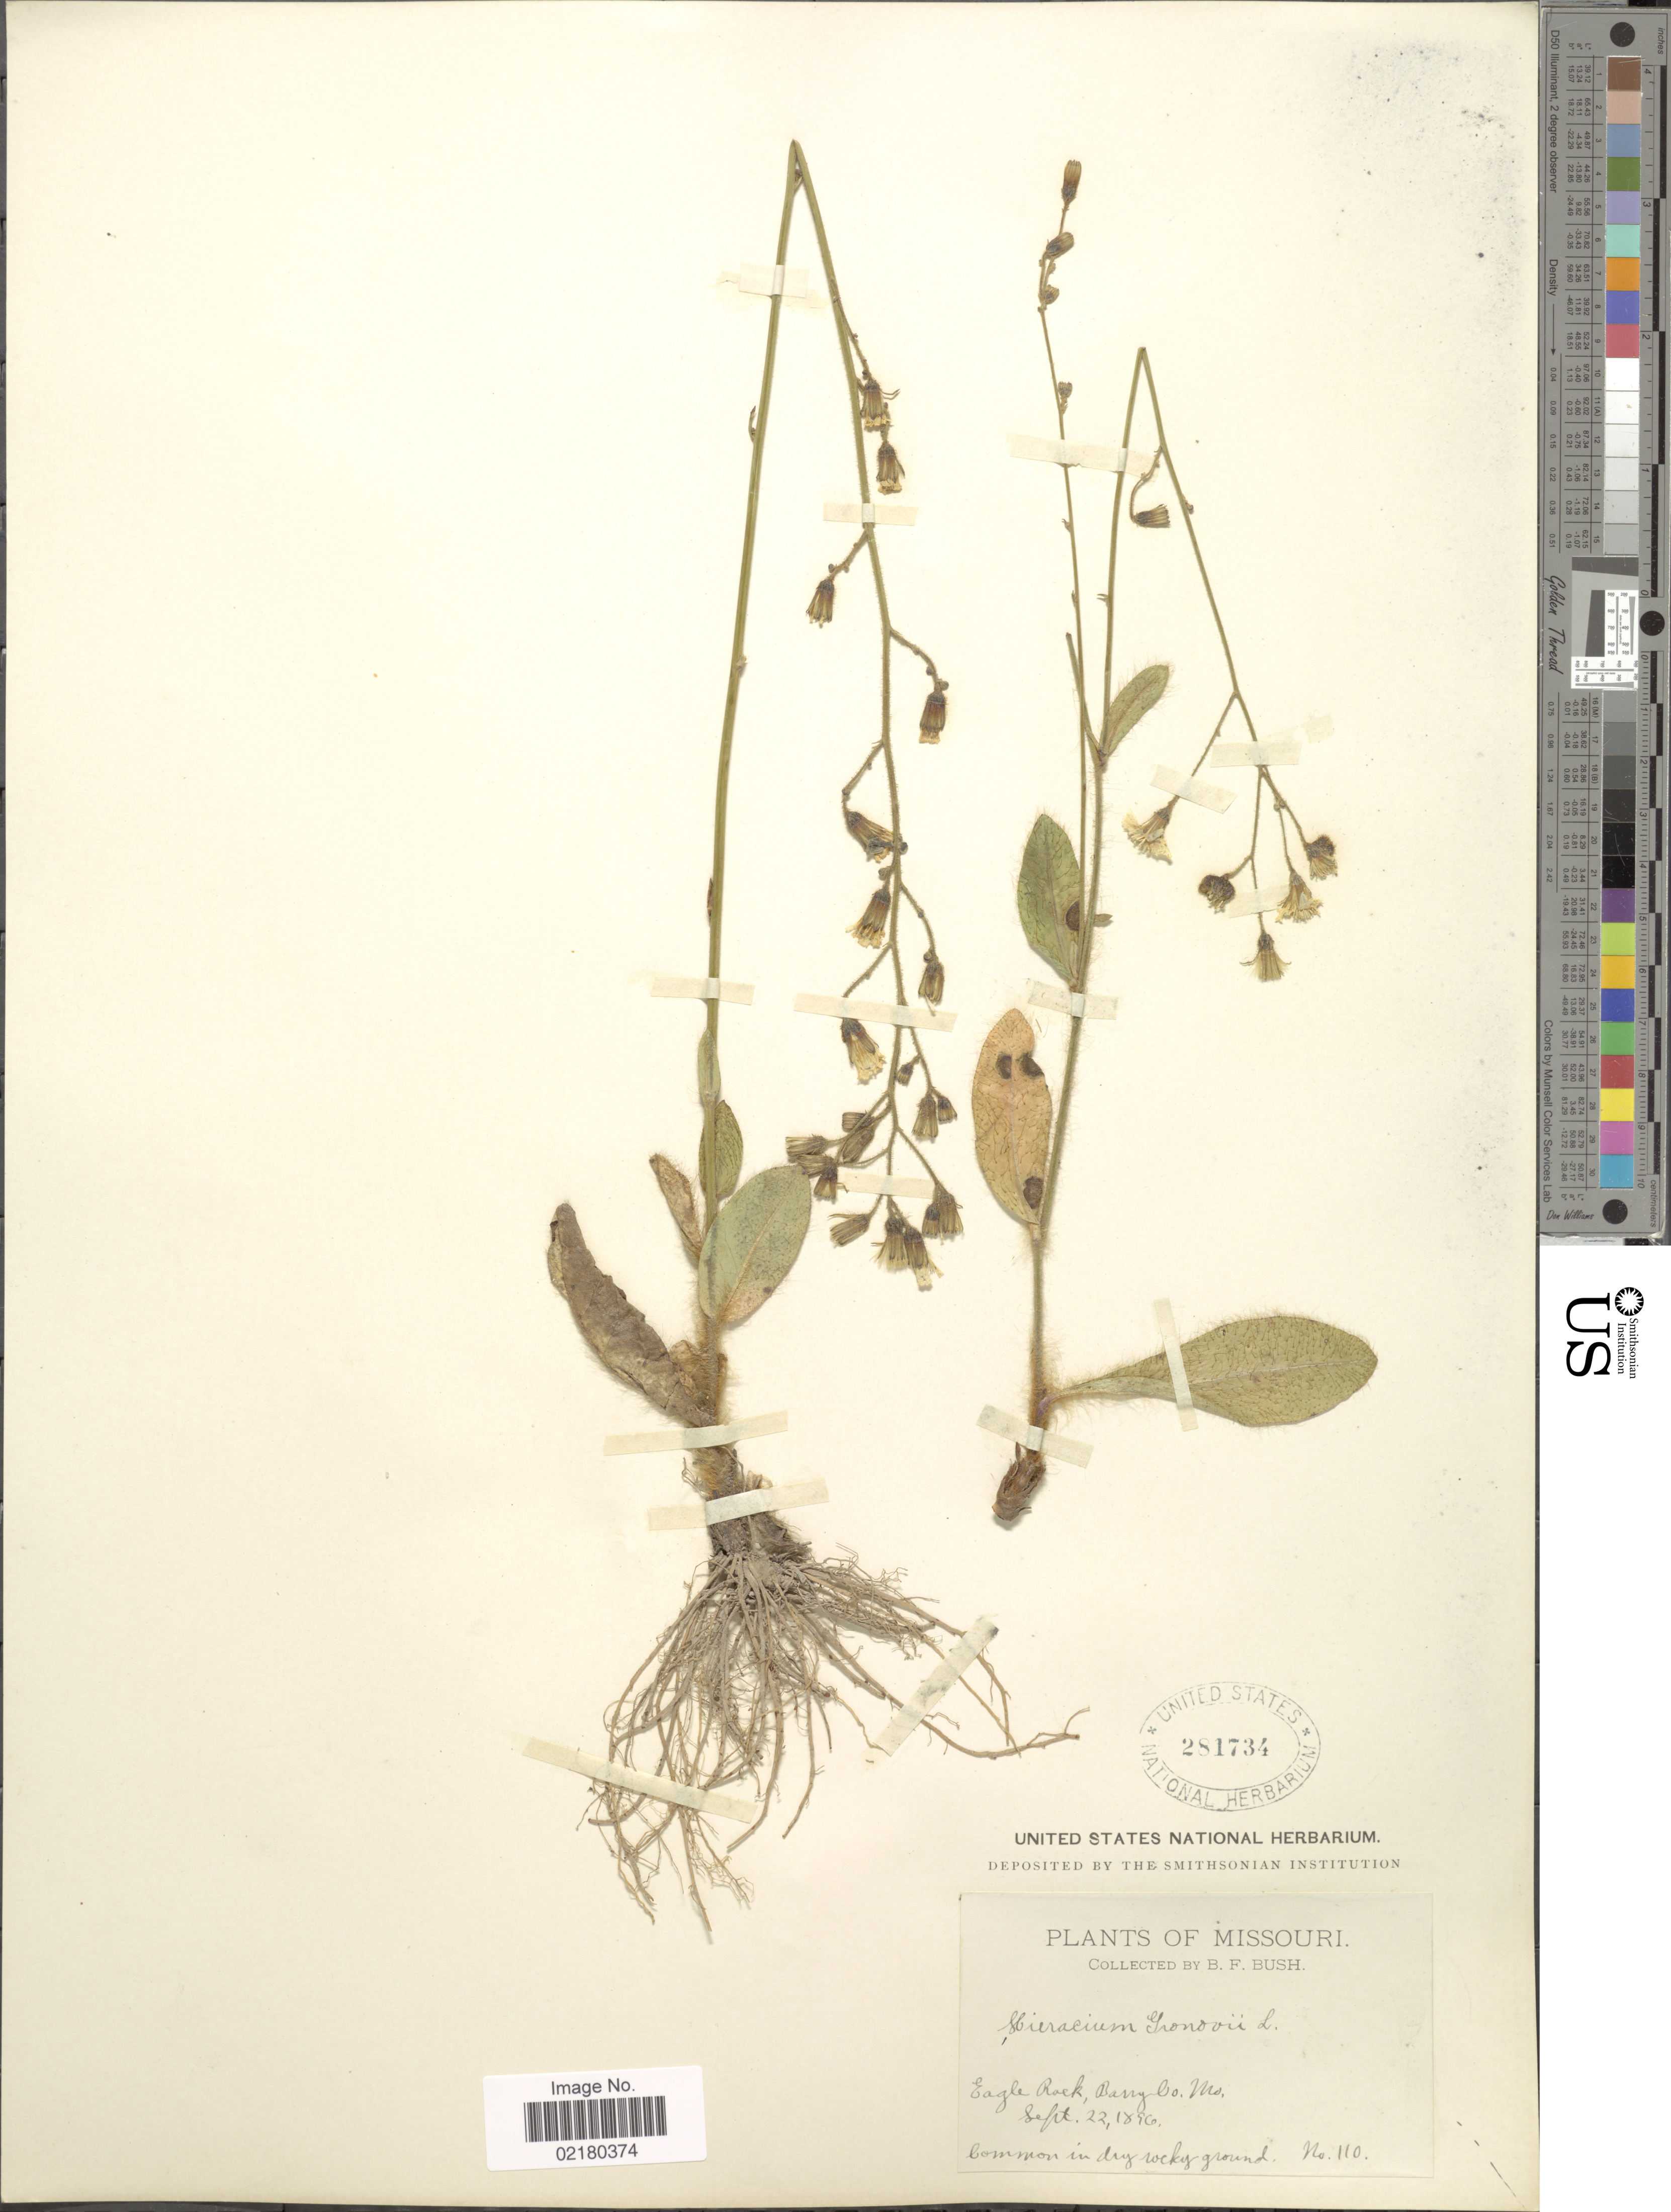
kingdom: Plantae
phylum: Tracheophyta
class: Magnoliopsida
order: Asterales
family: Asteraceae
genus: Hieracium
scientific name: Hieracium gronovii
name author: L.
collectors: B. F. Bush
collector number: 110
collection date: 1896-09-22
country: United States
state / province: Missouri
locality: Eagle Rock, Barry Co., common in dry rocky ground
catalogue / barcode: US 281734